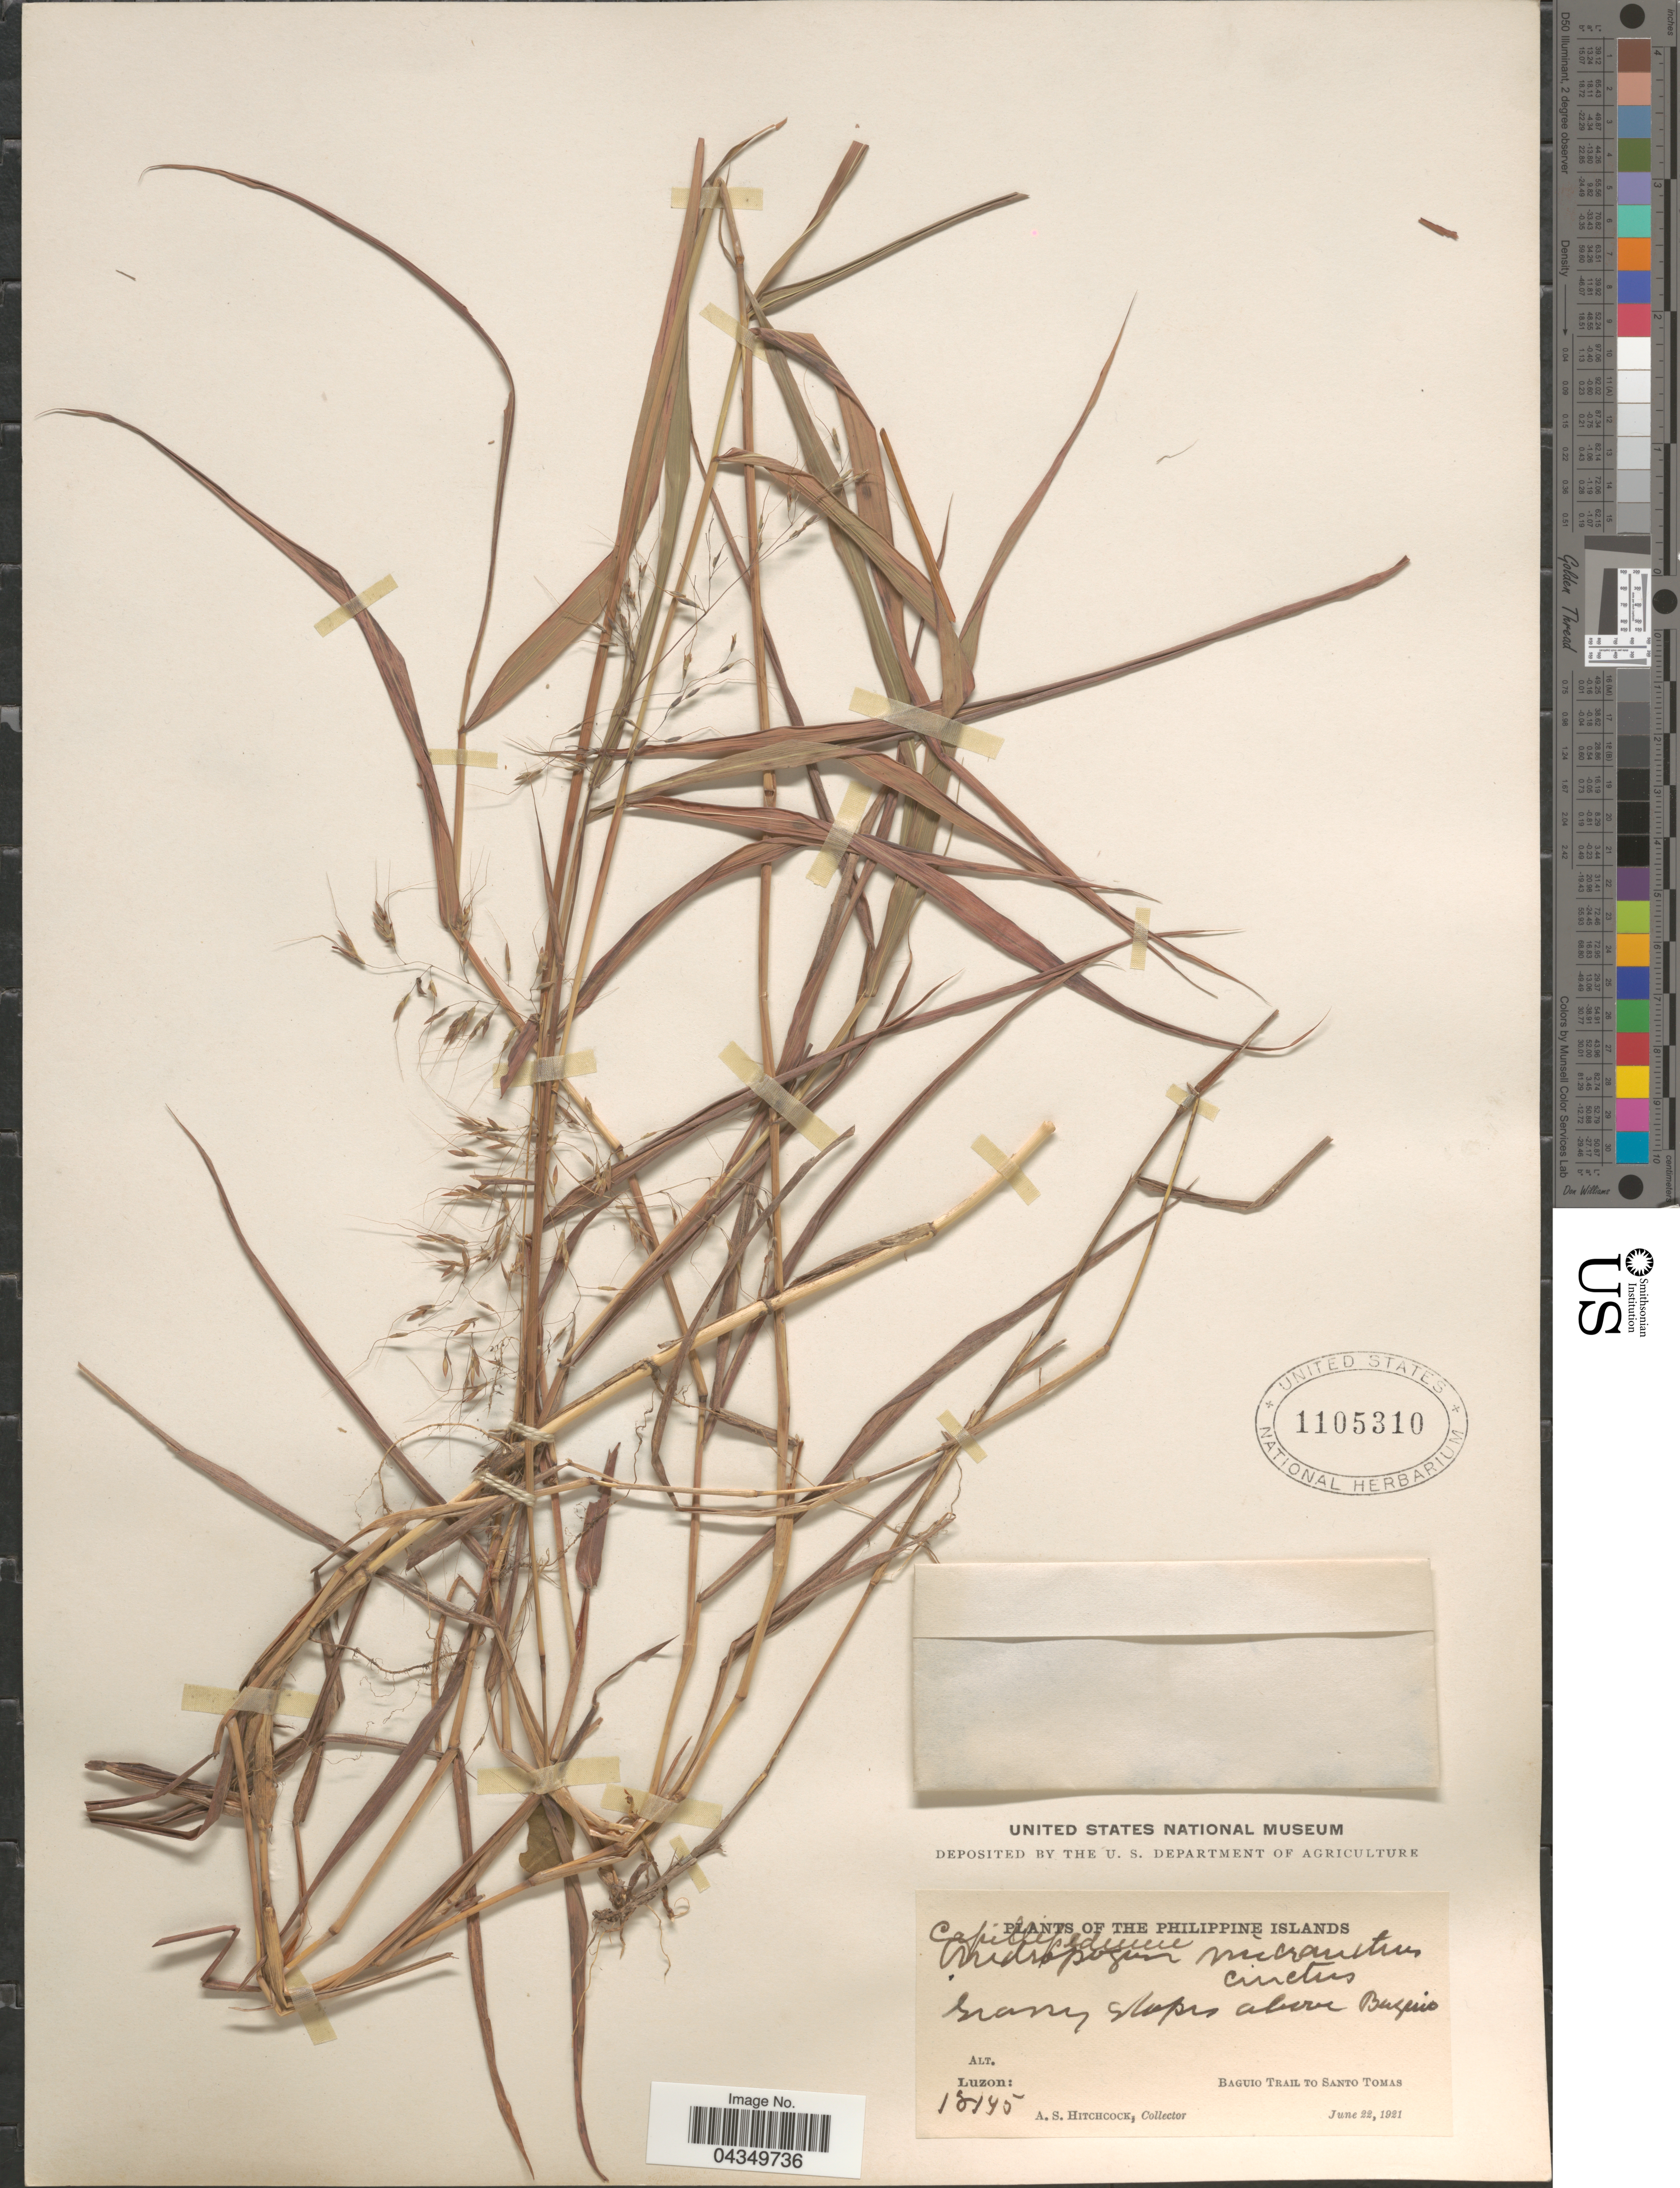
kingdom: Plantae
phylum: Tracheophyta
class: Liliopsida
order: Poales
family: Poaceae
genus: Capillipedium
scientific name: Capillipedium parviflorum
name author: (R. Br.) Stapf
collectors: A. S. Hitchcock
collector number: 18145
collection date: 1921-06-22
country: Philippines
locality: The Philippine Islands. Grassy slopes [illegible text] Baguio. Luzon: Baguio Trail to Santo Tomas.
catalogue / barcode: US 1105310